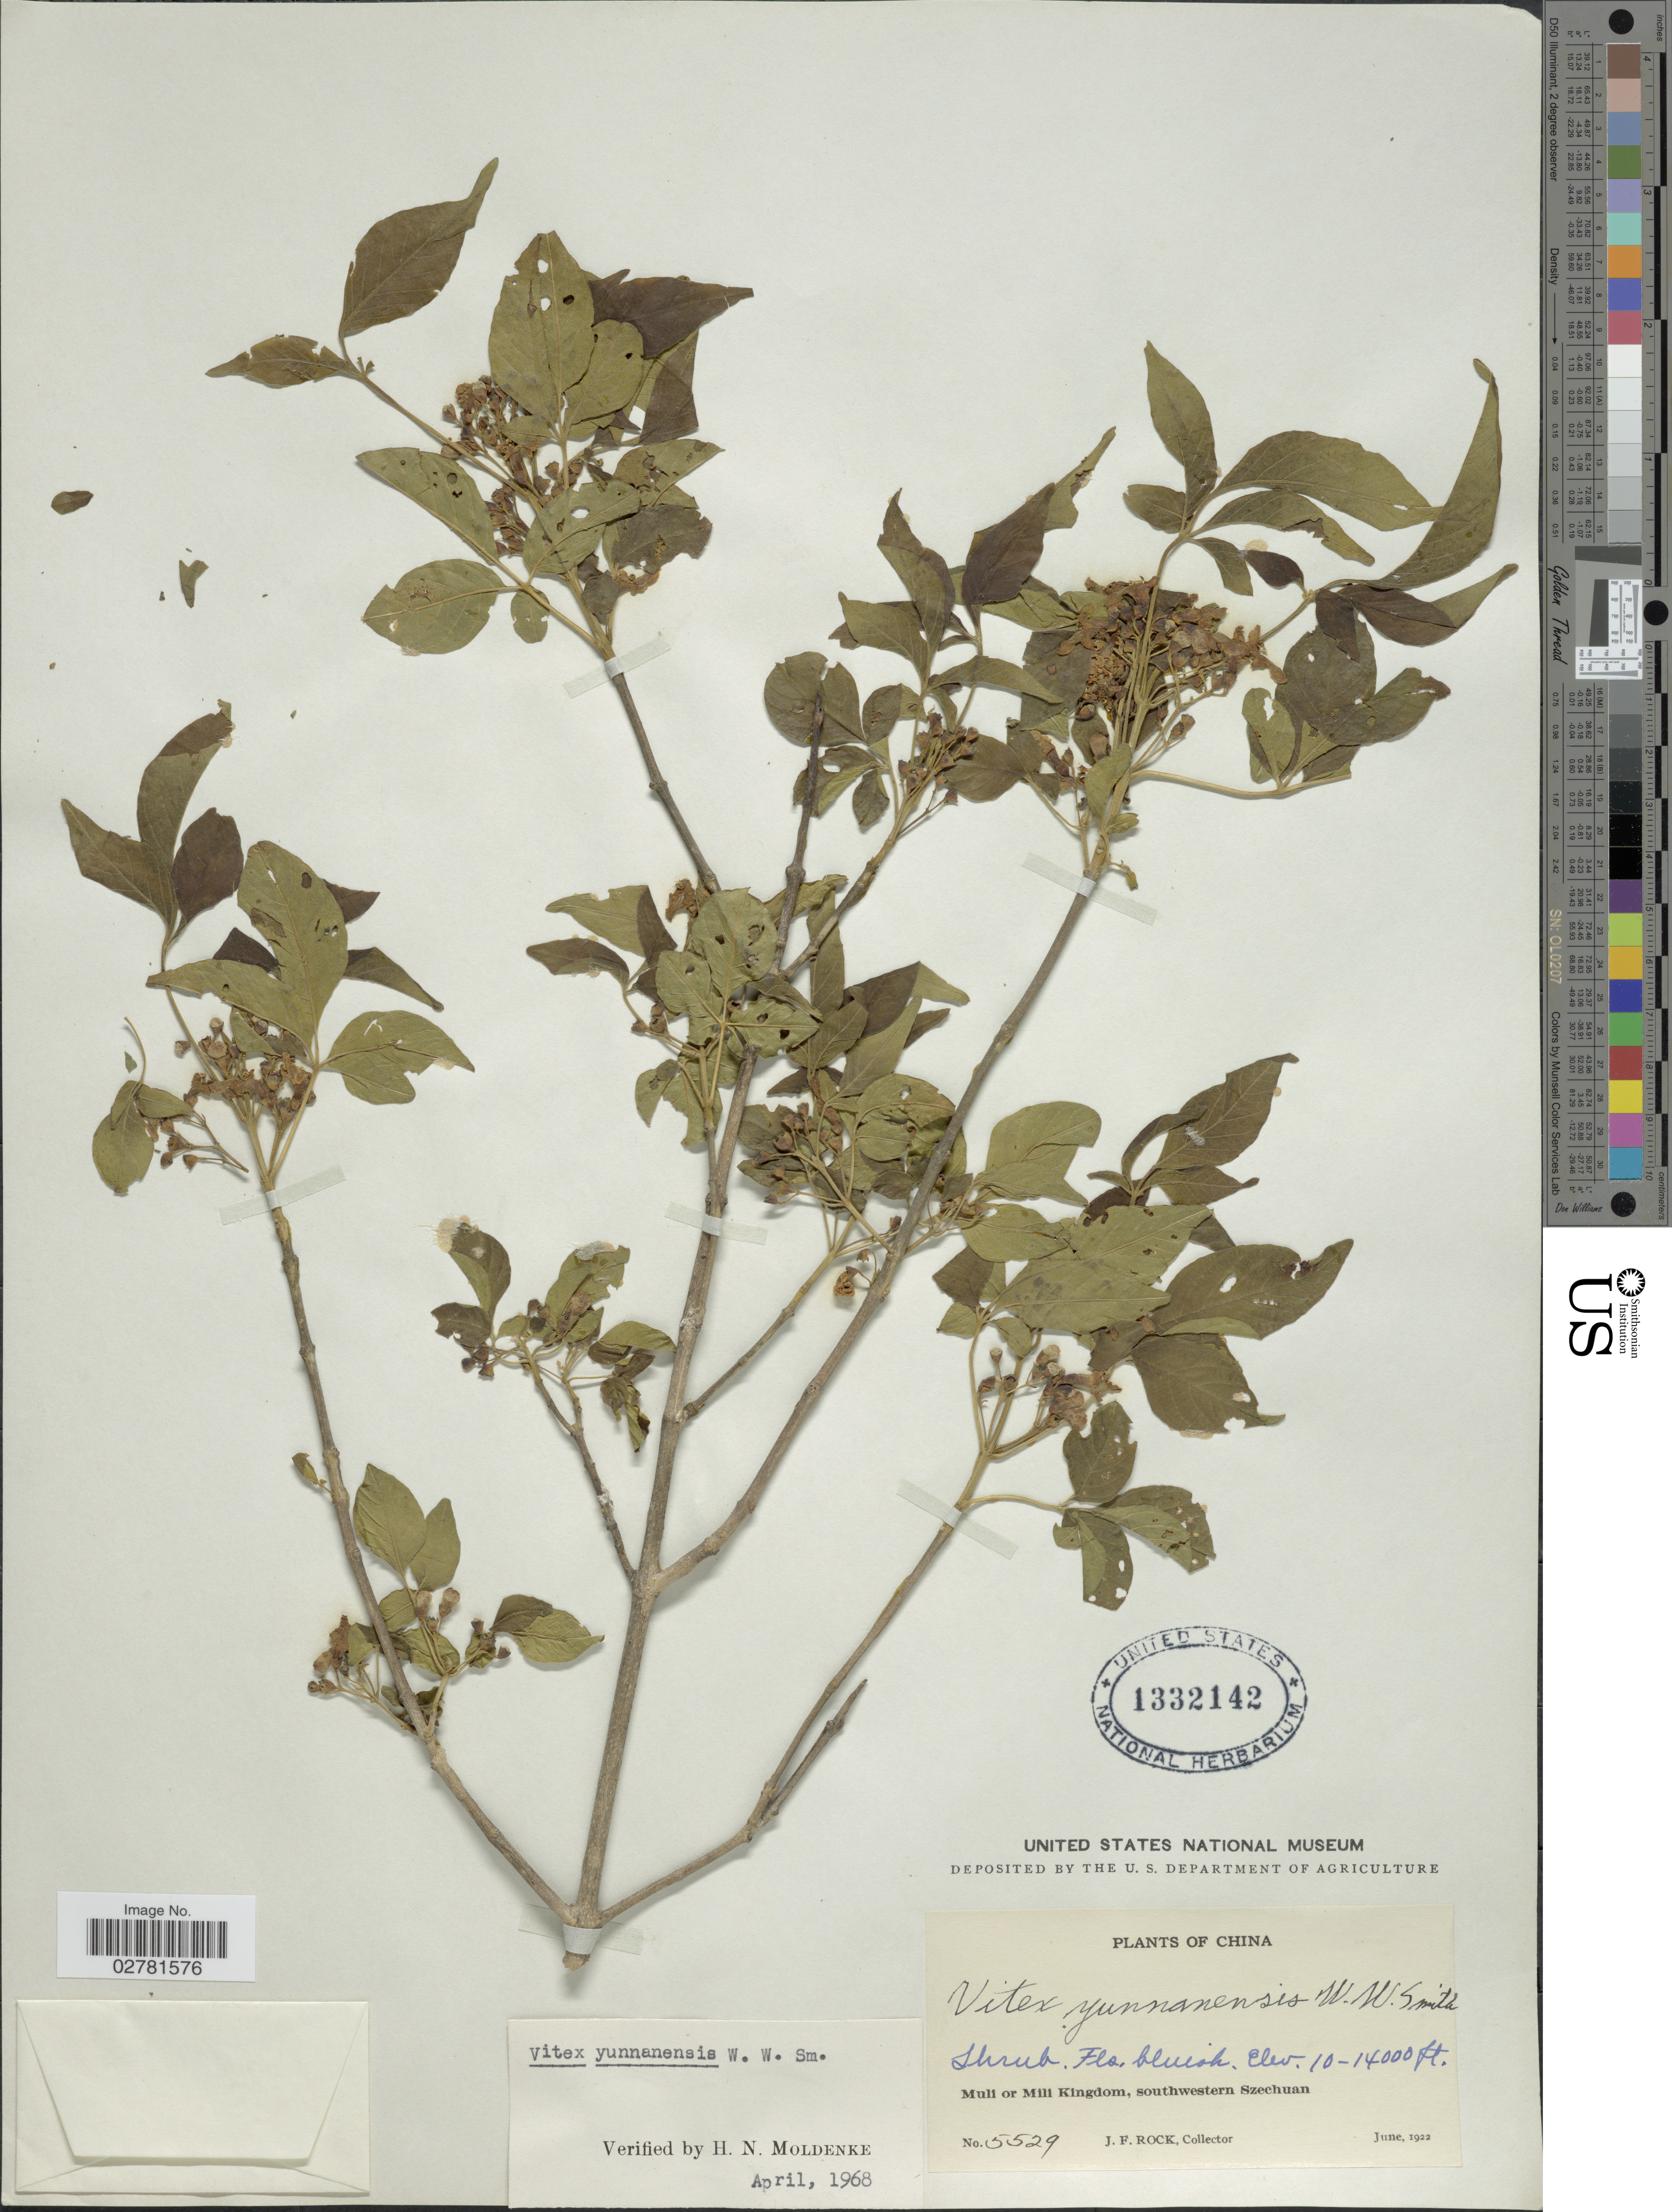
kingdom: Plantae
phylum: Tracheophyta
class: Magnoliopsida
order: Lamiales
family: Lamiaceae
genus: Vitex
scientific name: Vitex yunnanensis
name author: W.W. Sm.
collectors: J. Rock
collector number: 5529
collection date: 1922-06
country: China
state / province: Sichuan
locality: Muli or Mili Kingdom, southwestern Szechuan.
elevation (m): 3048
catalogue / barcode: US 1332142